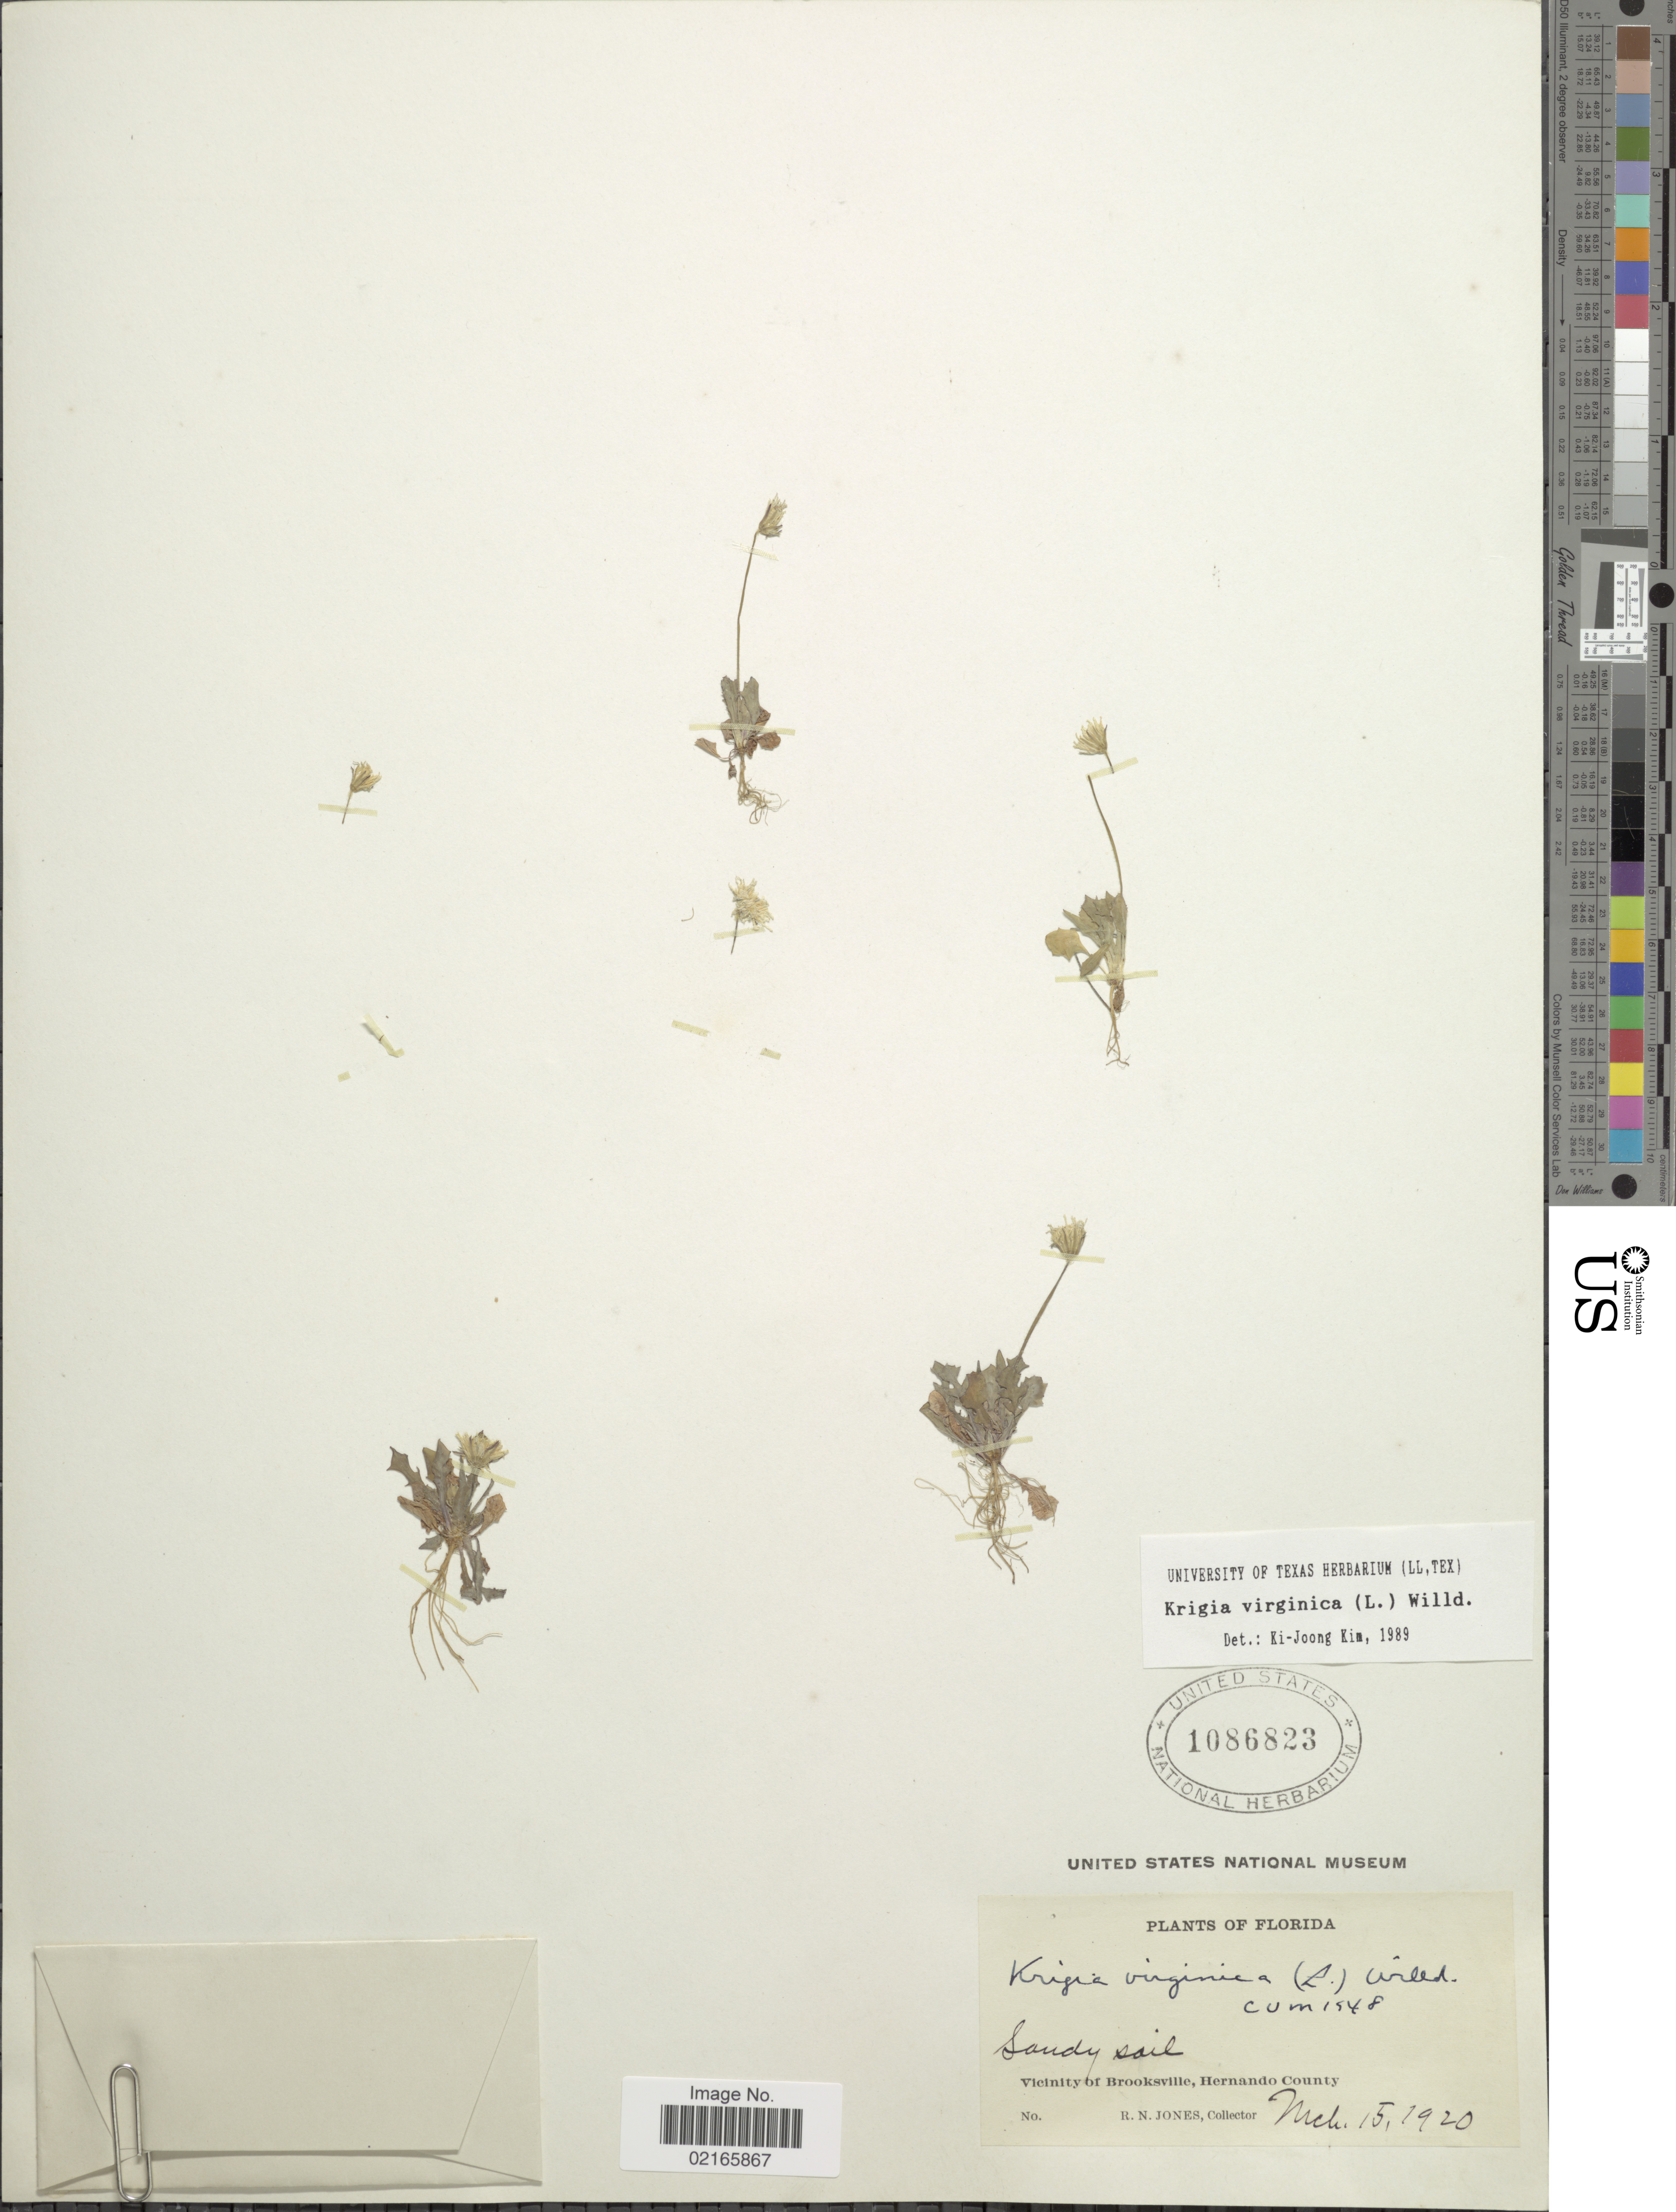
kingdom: Plantae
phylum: Tracheophyta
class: Magnoliopsida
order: Asterales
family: Asteraceae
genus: Krigia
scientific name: Krigia virginica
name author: (L.) Willd.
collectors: R. N. Jones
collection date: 1920-05-15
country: United States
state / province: Florida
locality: Sandy soil, vicinity of Brooksville, Hernando County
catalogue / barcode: US 1086823